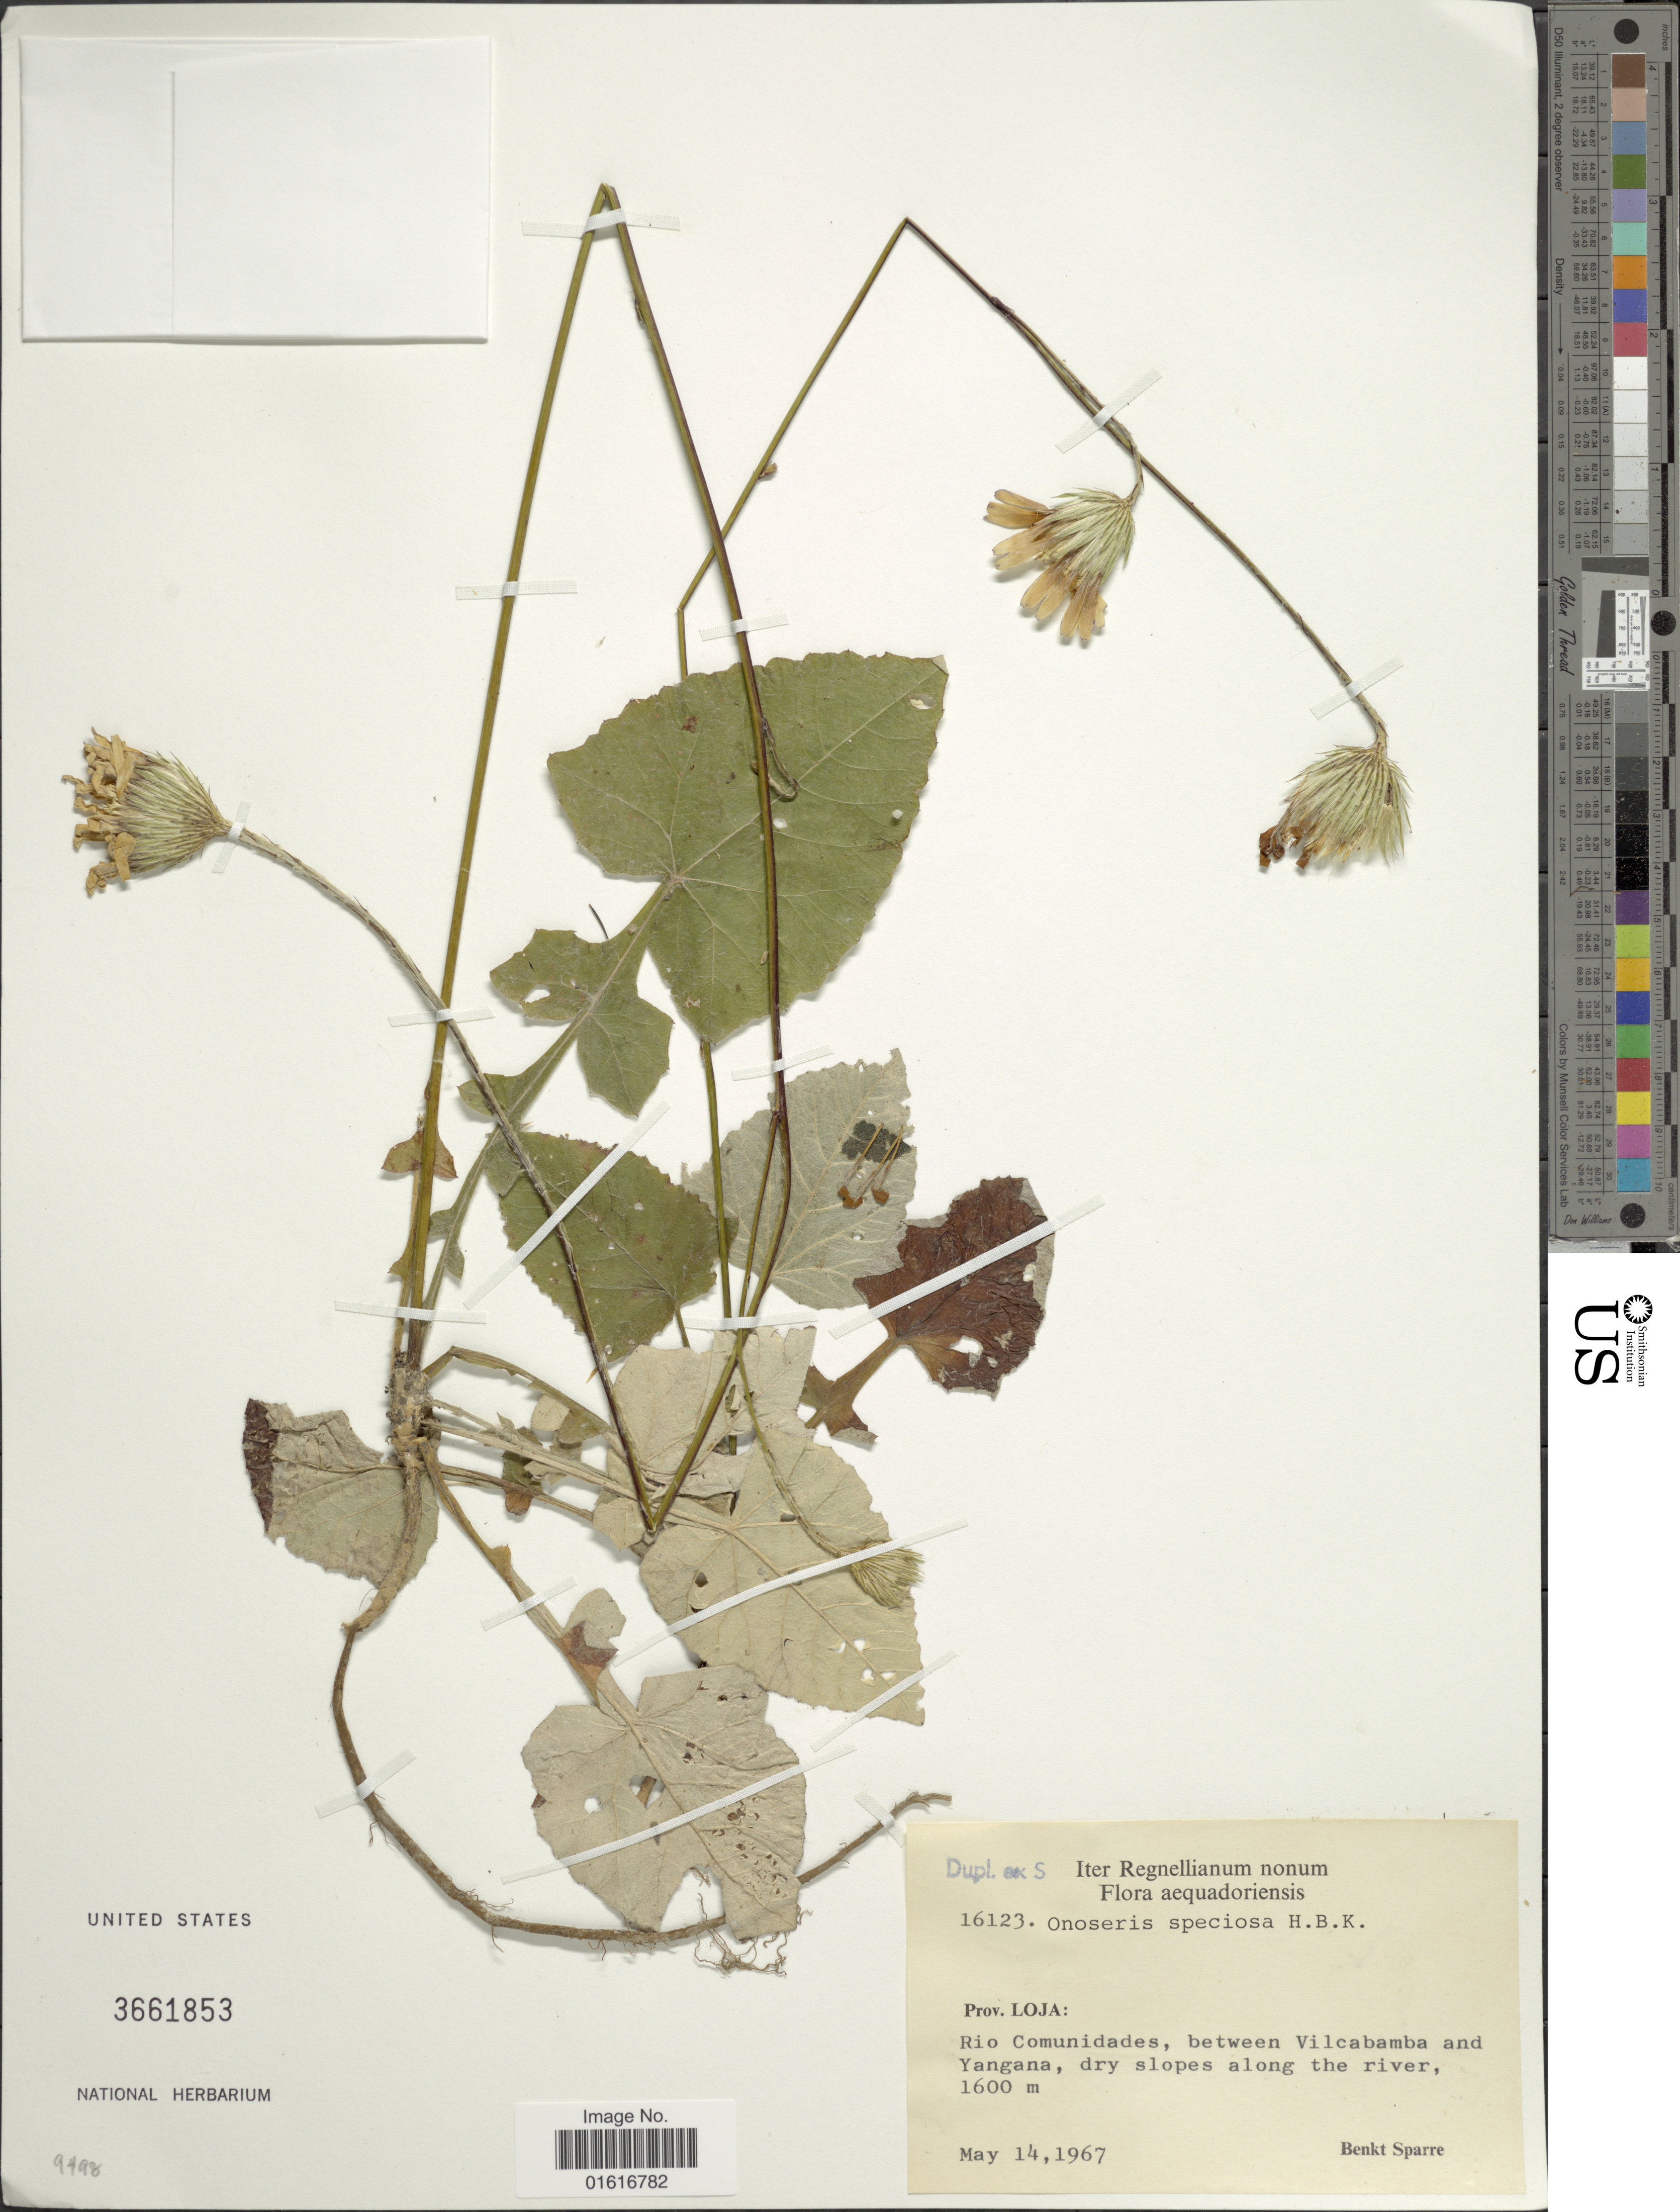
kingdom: Plantae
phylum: Tracheophyta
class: Magnoliopsida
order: Asterales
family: Asteraceae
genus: Onoseris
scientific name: Onoseris speciosa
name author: Kunth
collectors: B. Sparre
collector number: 16123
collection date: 1967-05-14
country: Ecuador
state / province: Loja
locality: Rio Comunidades, between Vikcabamba and Yangana, dry slopes along the river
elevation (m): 1600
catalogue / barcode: US 3661853